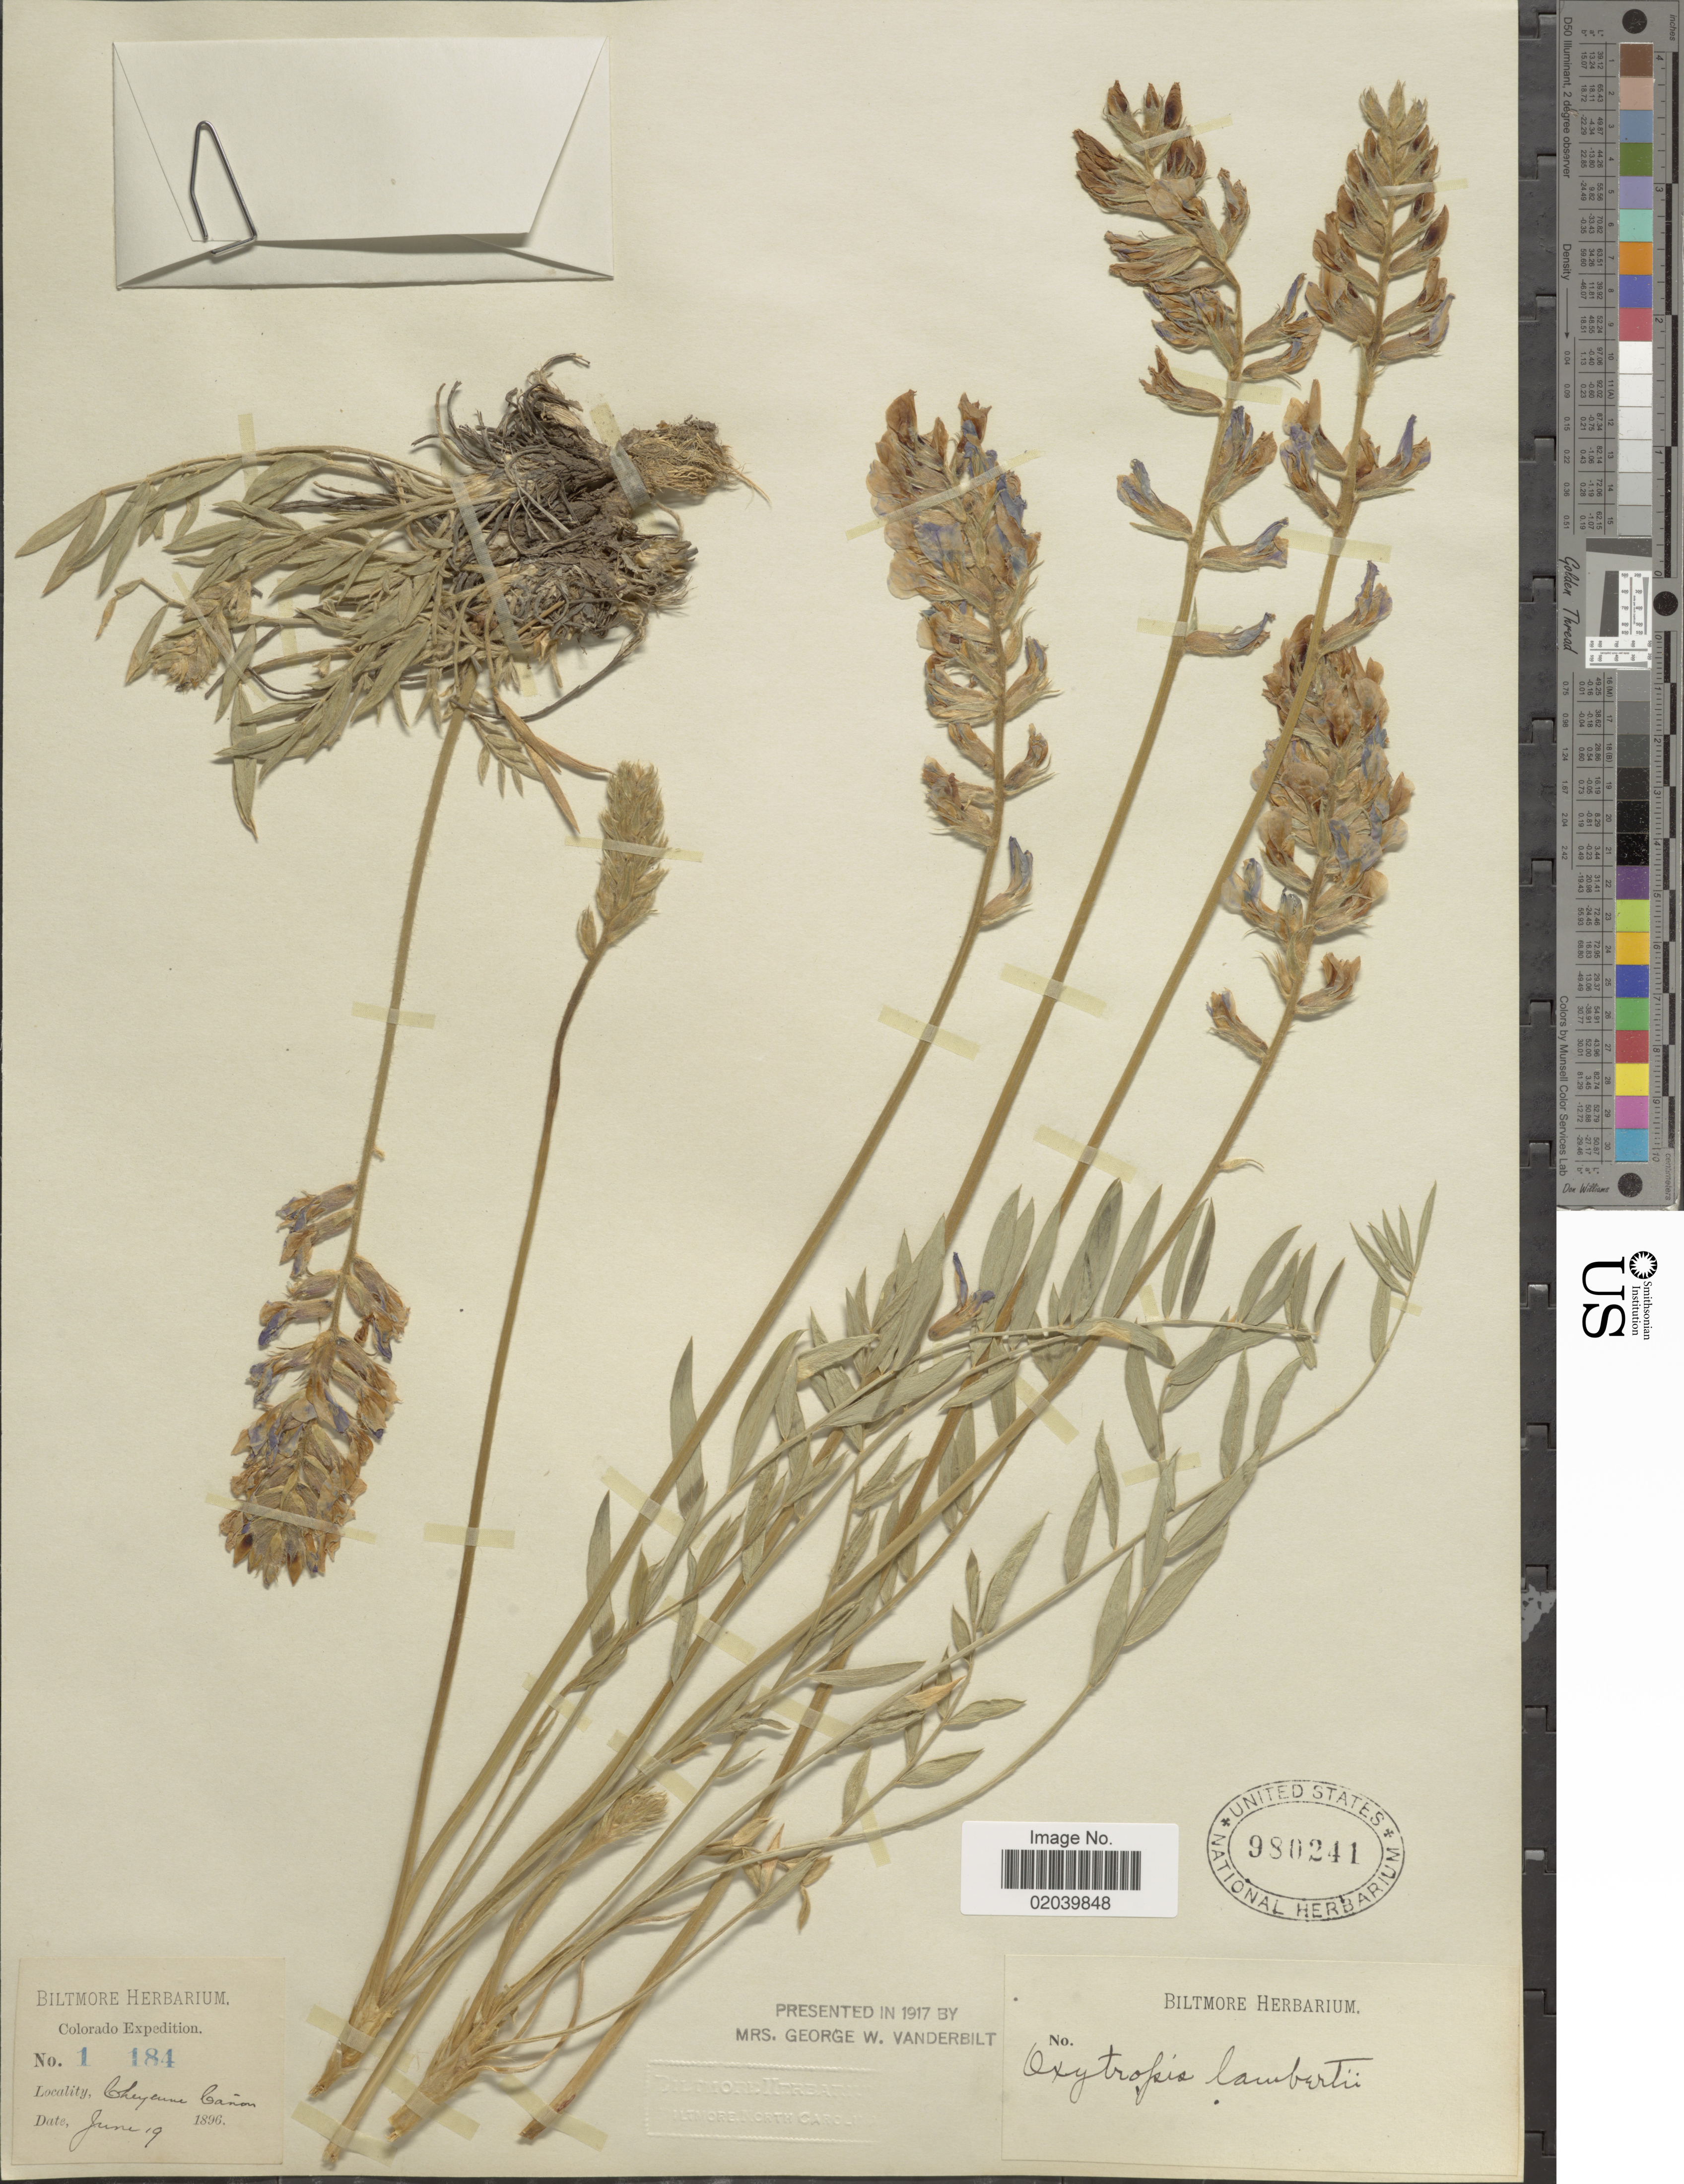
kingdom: Plantae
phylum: Tracheophyta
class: Magnoliopsida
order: Fabales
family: Fabaceae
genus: Oxytropis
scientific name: Oxytropis lambertii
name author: Pursh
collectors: ex herb. Biltmore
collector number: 1184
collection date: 1896-06-19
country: United States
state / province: Colorado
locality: Cheyenne Cañon.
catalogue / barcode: US 980241